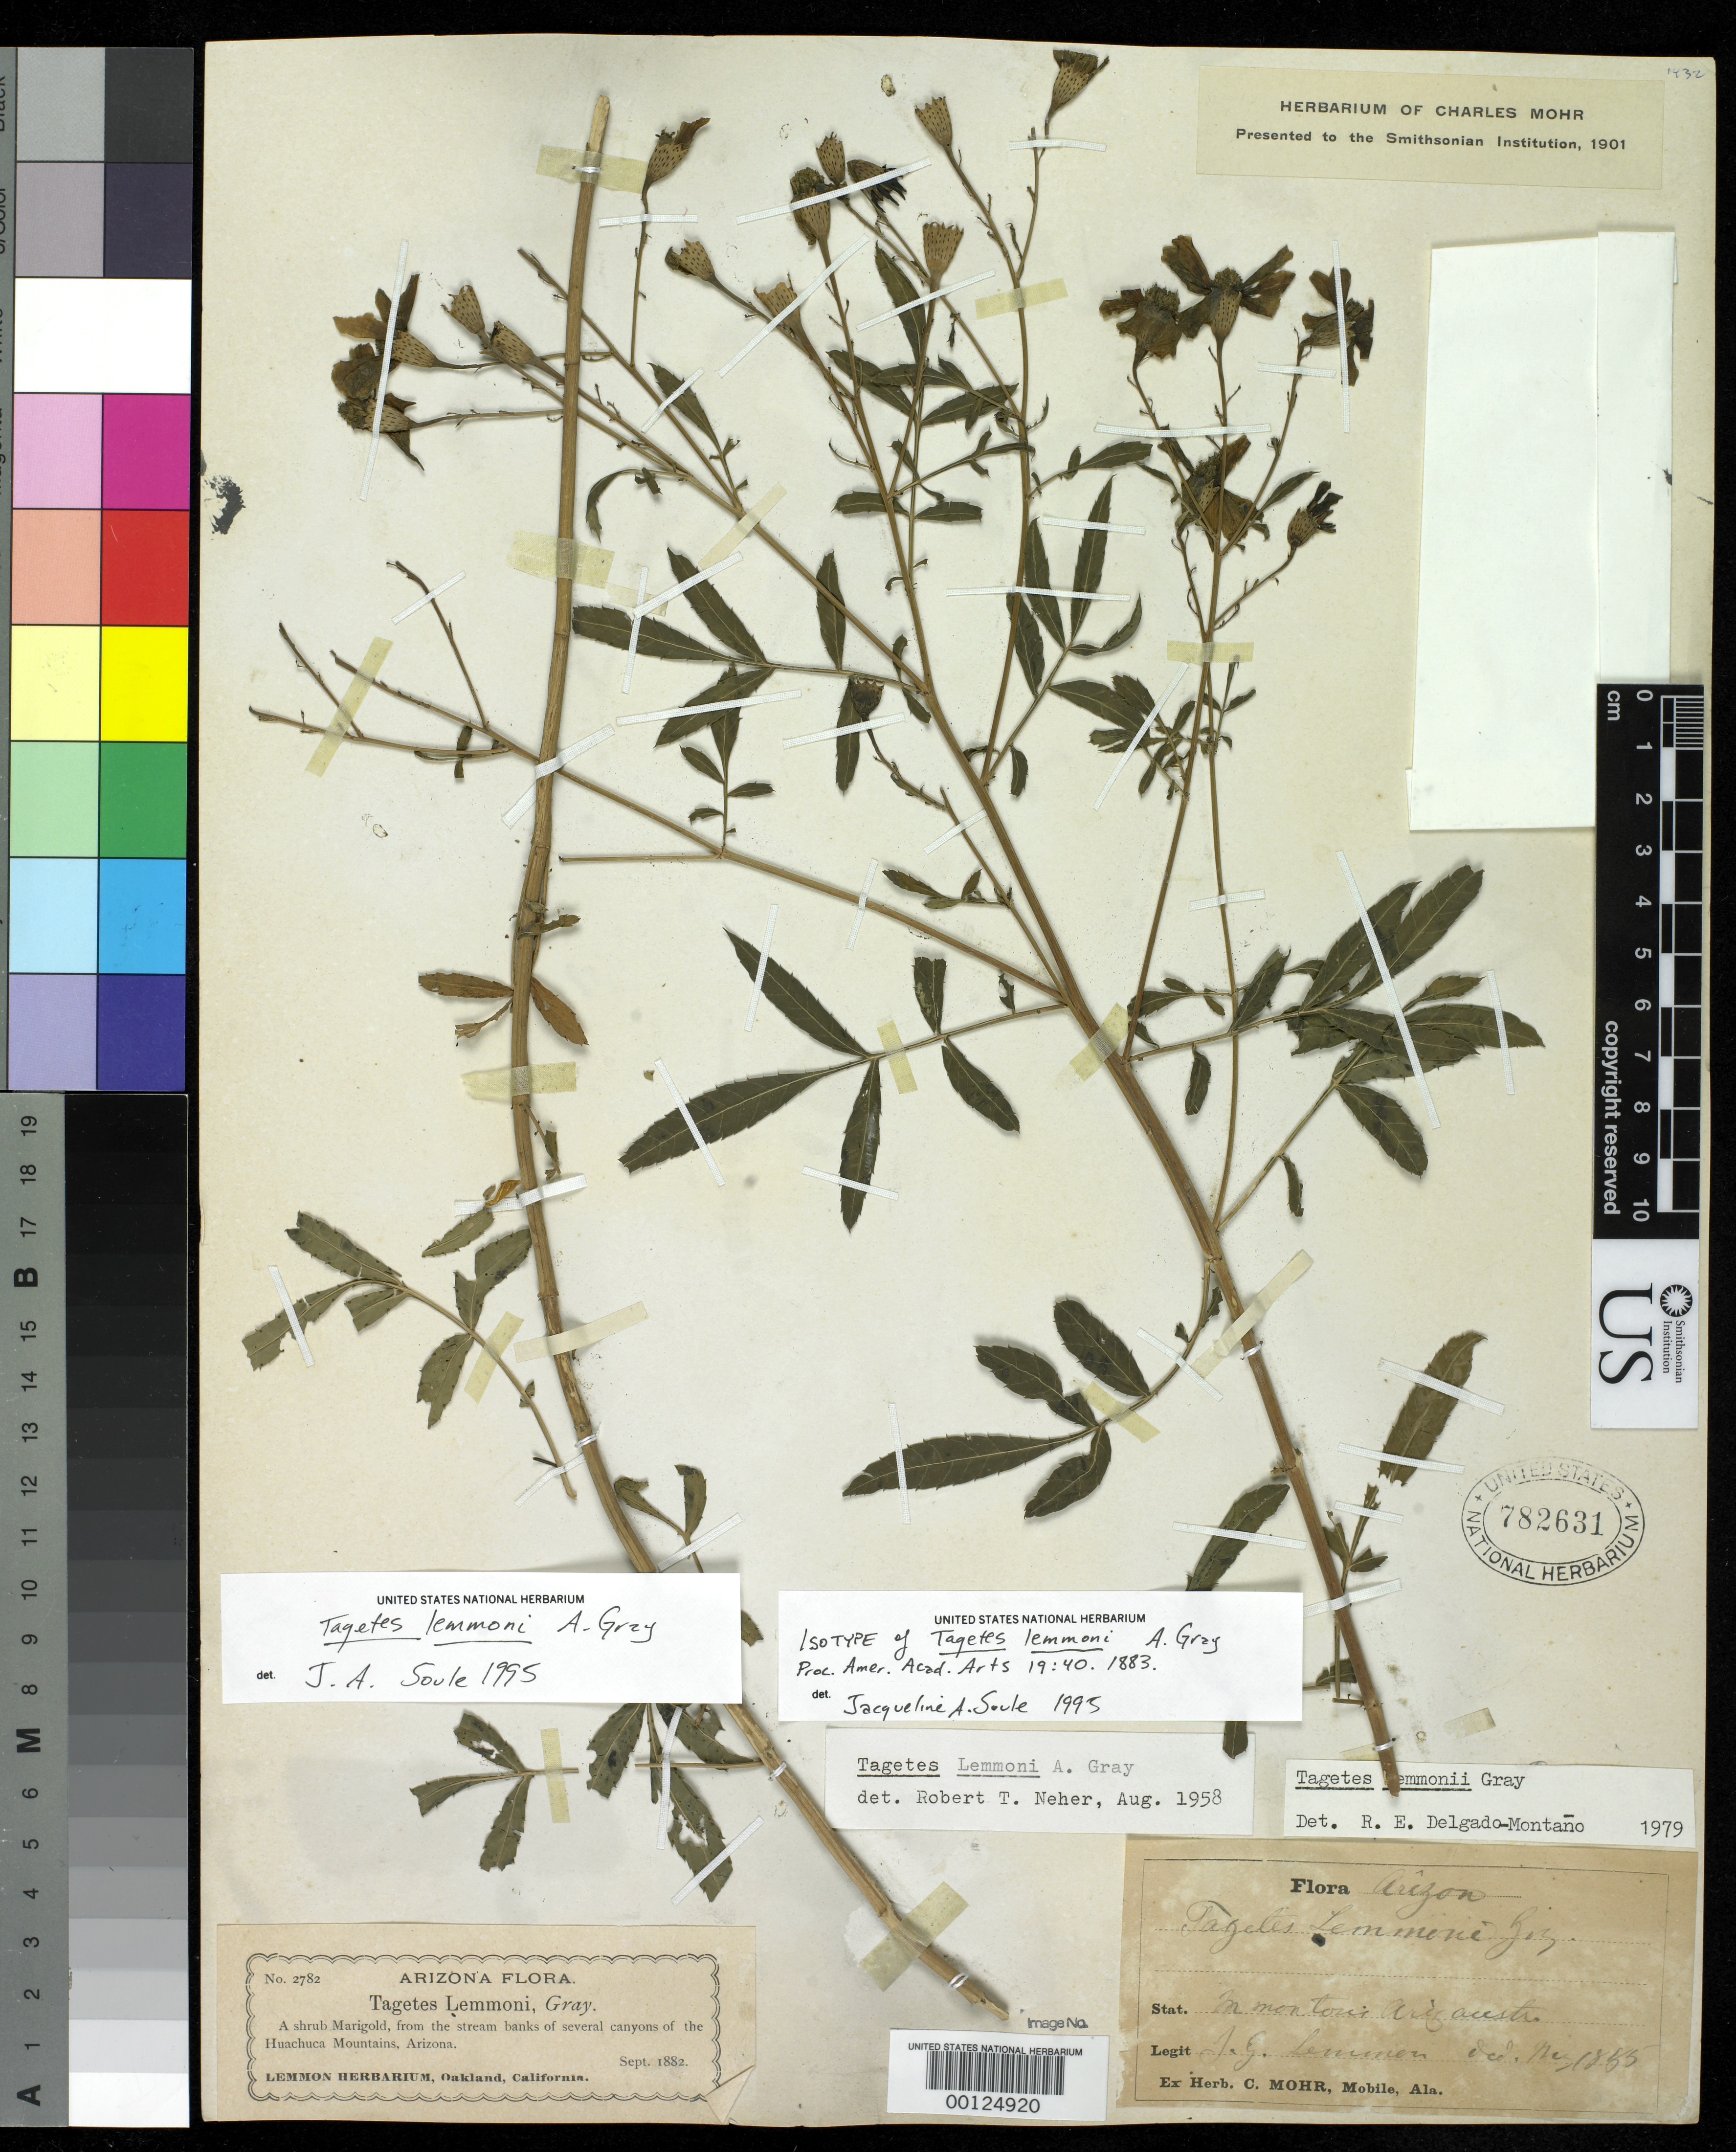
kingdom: Plantae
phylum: Tracheophyta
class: Magnoliopsida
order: Asterales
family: Asteraceae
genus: Tagetes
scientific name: Tagetes lemmonii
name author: A. Gray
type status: Isotype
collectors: J. G. Lemmon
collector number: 2782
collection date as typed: Sep 1882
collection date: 1882-09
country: United States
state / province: Arizona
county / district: Cochise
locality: Stream banks of several canyons of Huachuca Mountains.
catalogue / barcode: US 782631